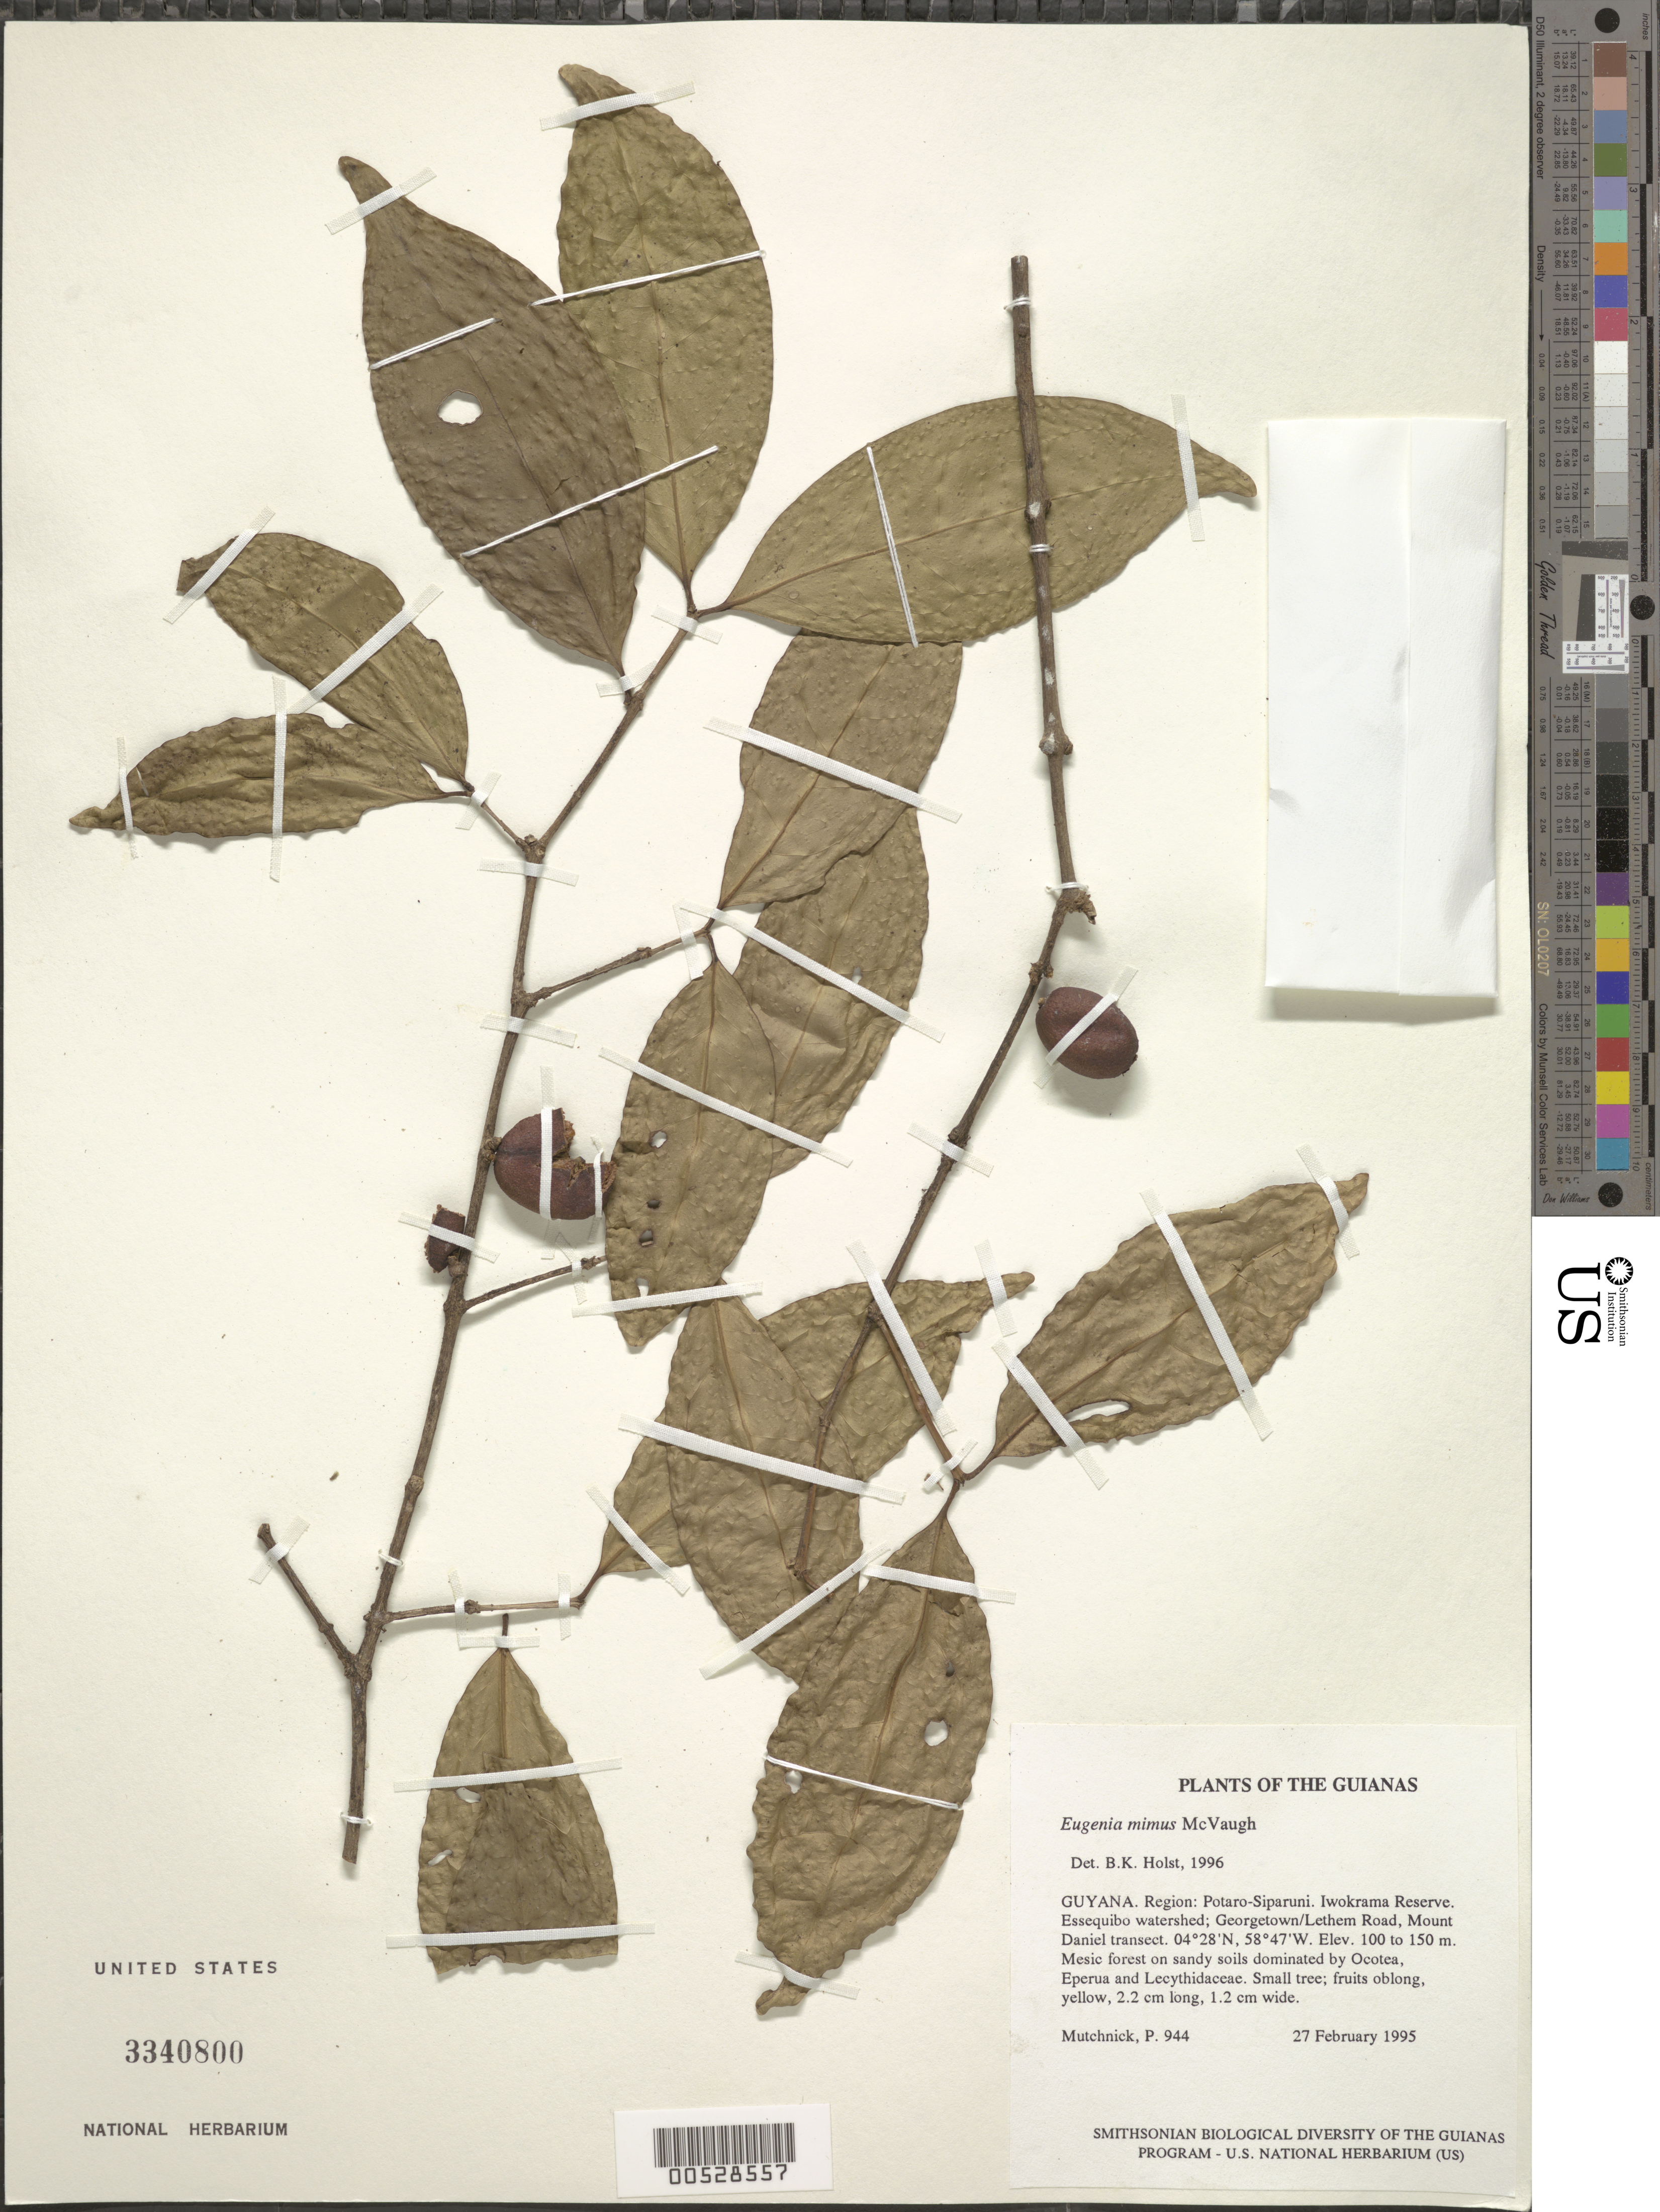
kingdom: Plantae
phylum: Tracheophyta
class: Magnoliopsida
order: Myrtales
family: Myrtaceae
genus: Eugenia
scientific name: Eugenia mimus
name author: McVaugh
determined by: Holst, Bruce K.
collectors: P. Mutchnick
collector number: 944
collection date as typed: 27 February 1995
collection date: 1995-02-27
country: Guyana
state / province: Potaro-Siparuni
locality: Iwokrama Reserve. Essequibo watershed; Georgetown/Lethem Road, Mount Daniel transect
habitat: Mesic forest on sandy soils dominated by Ocotea, Eperua and Lecythidaceae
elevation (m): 100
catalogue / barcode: US 3340800